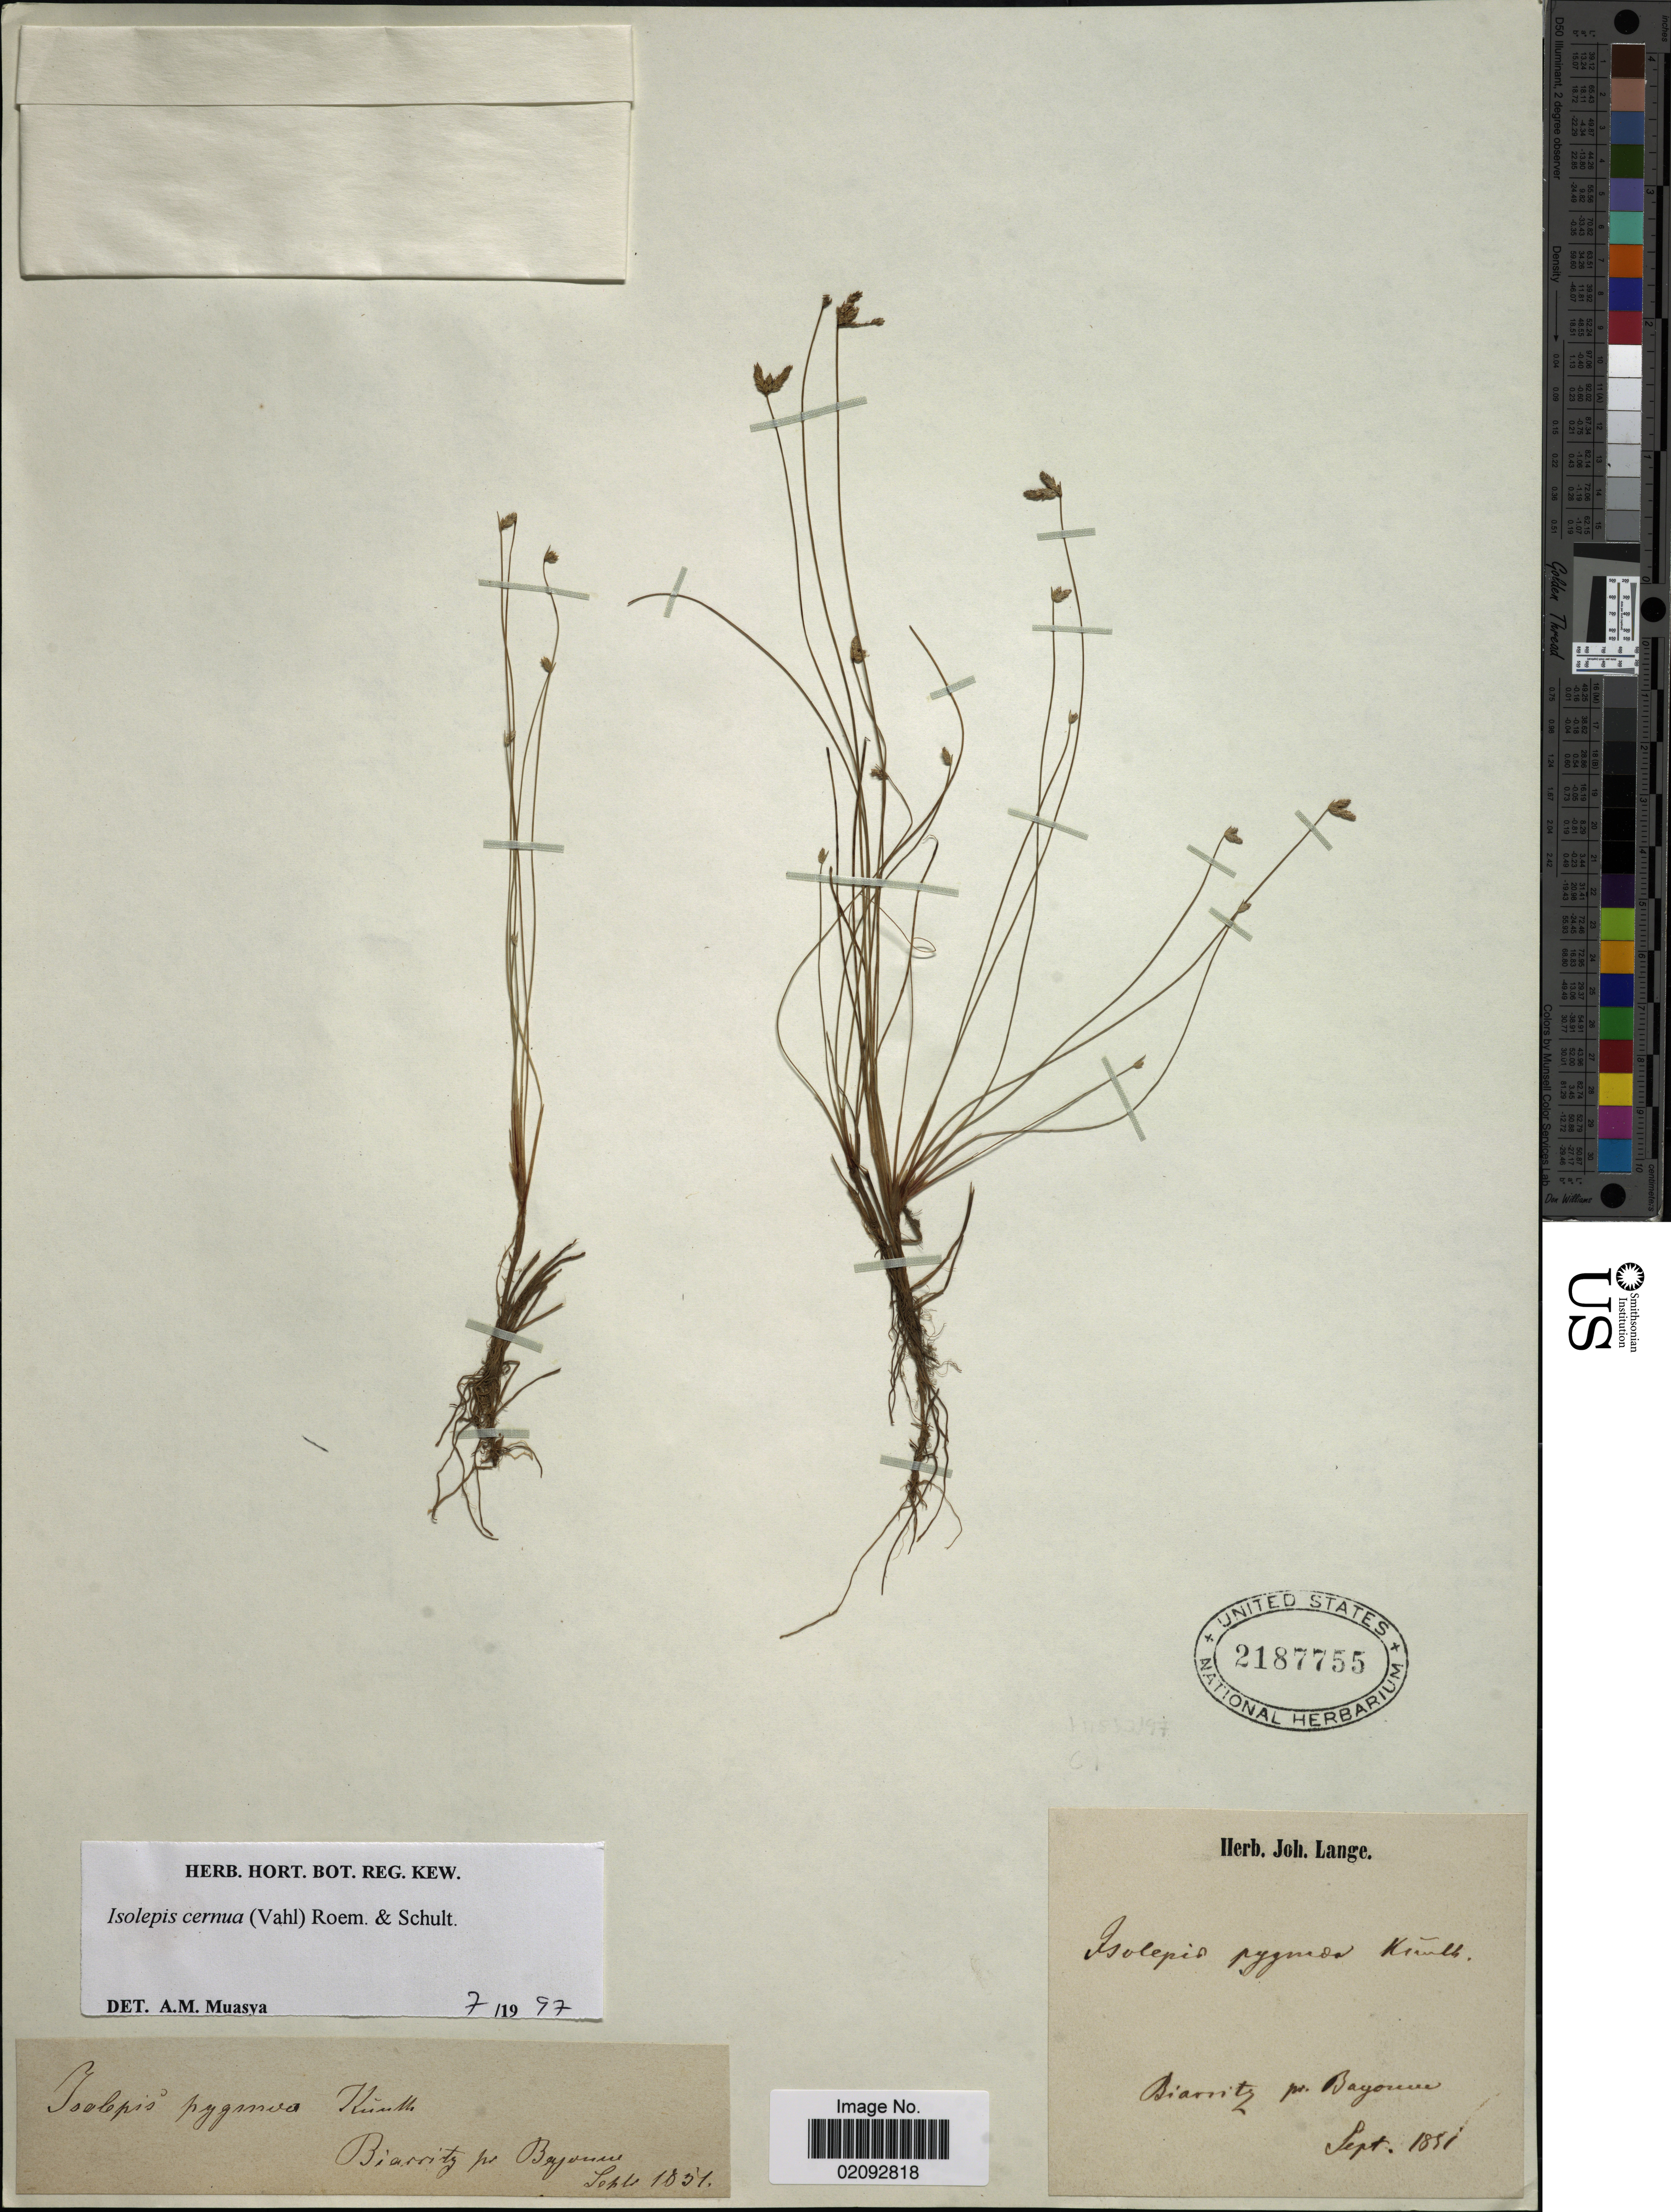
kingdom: Plantae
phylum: Tracheophyta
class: Liliopsida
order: Poales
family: Cyperaceae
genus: Isolepis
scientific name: Isolepis cernua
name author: (Vahl) Roem. & Schult.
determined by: Muasya, A. M.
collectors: ex herb. Joh. Lange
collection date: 1851-09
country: France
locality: Biarritz pr Bayonne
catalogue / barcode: US 2187755